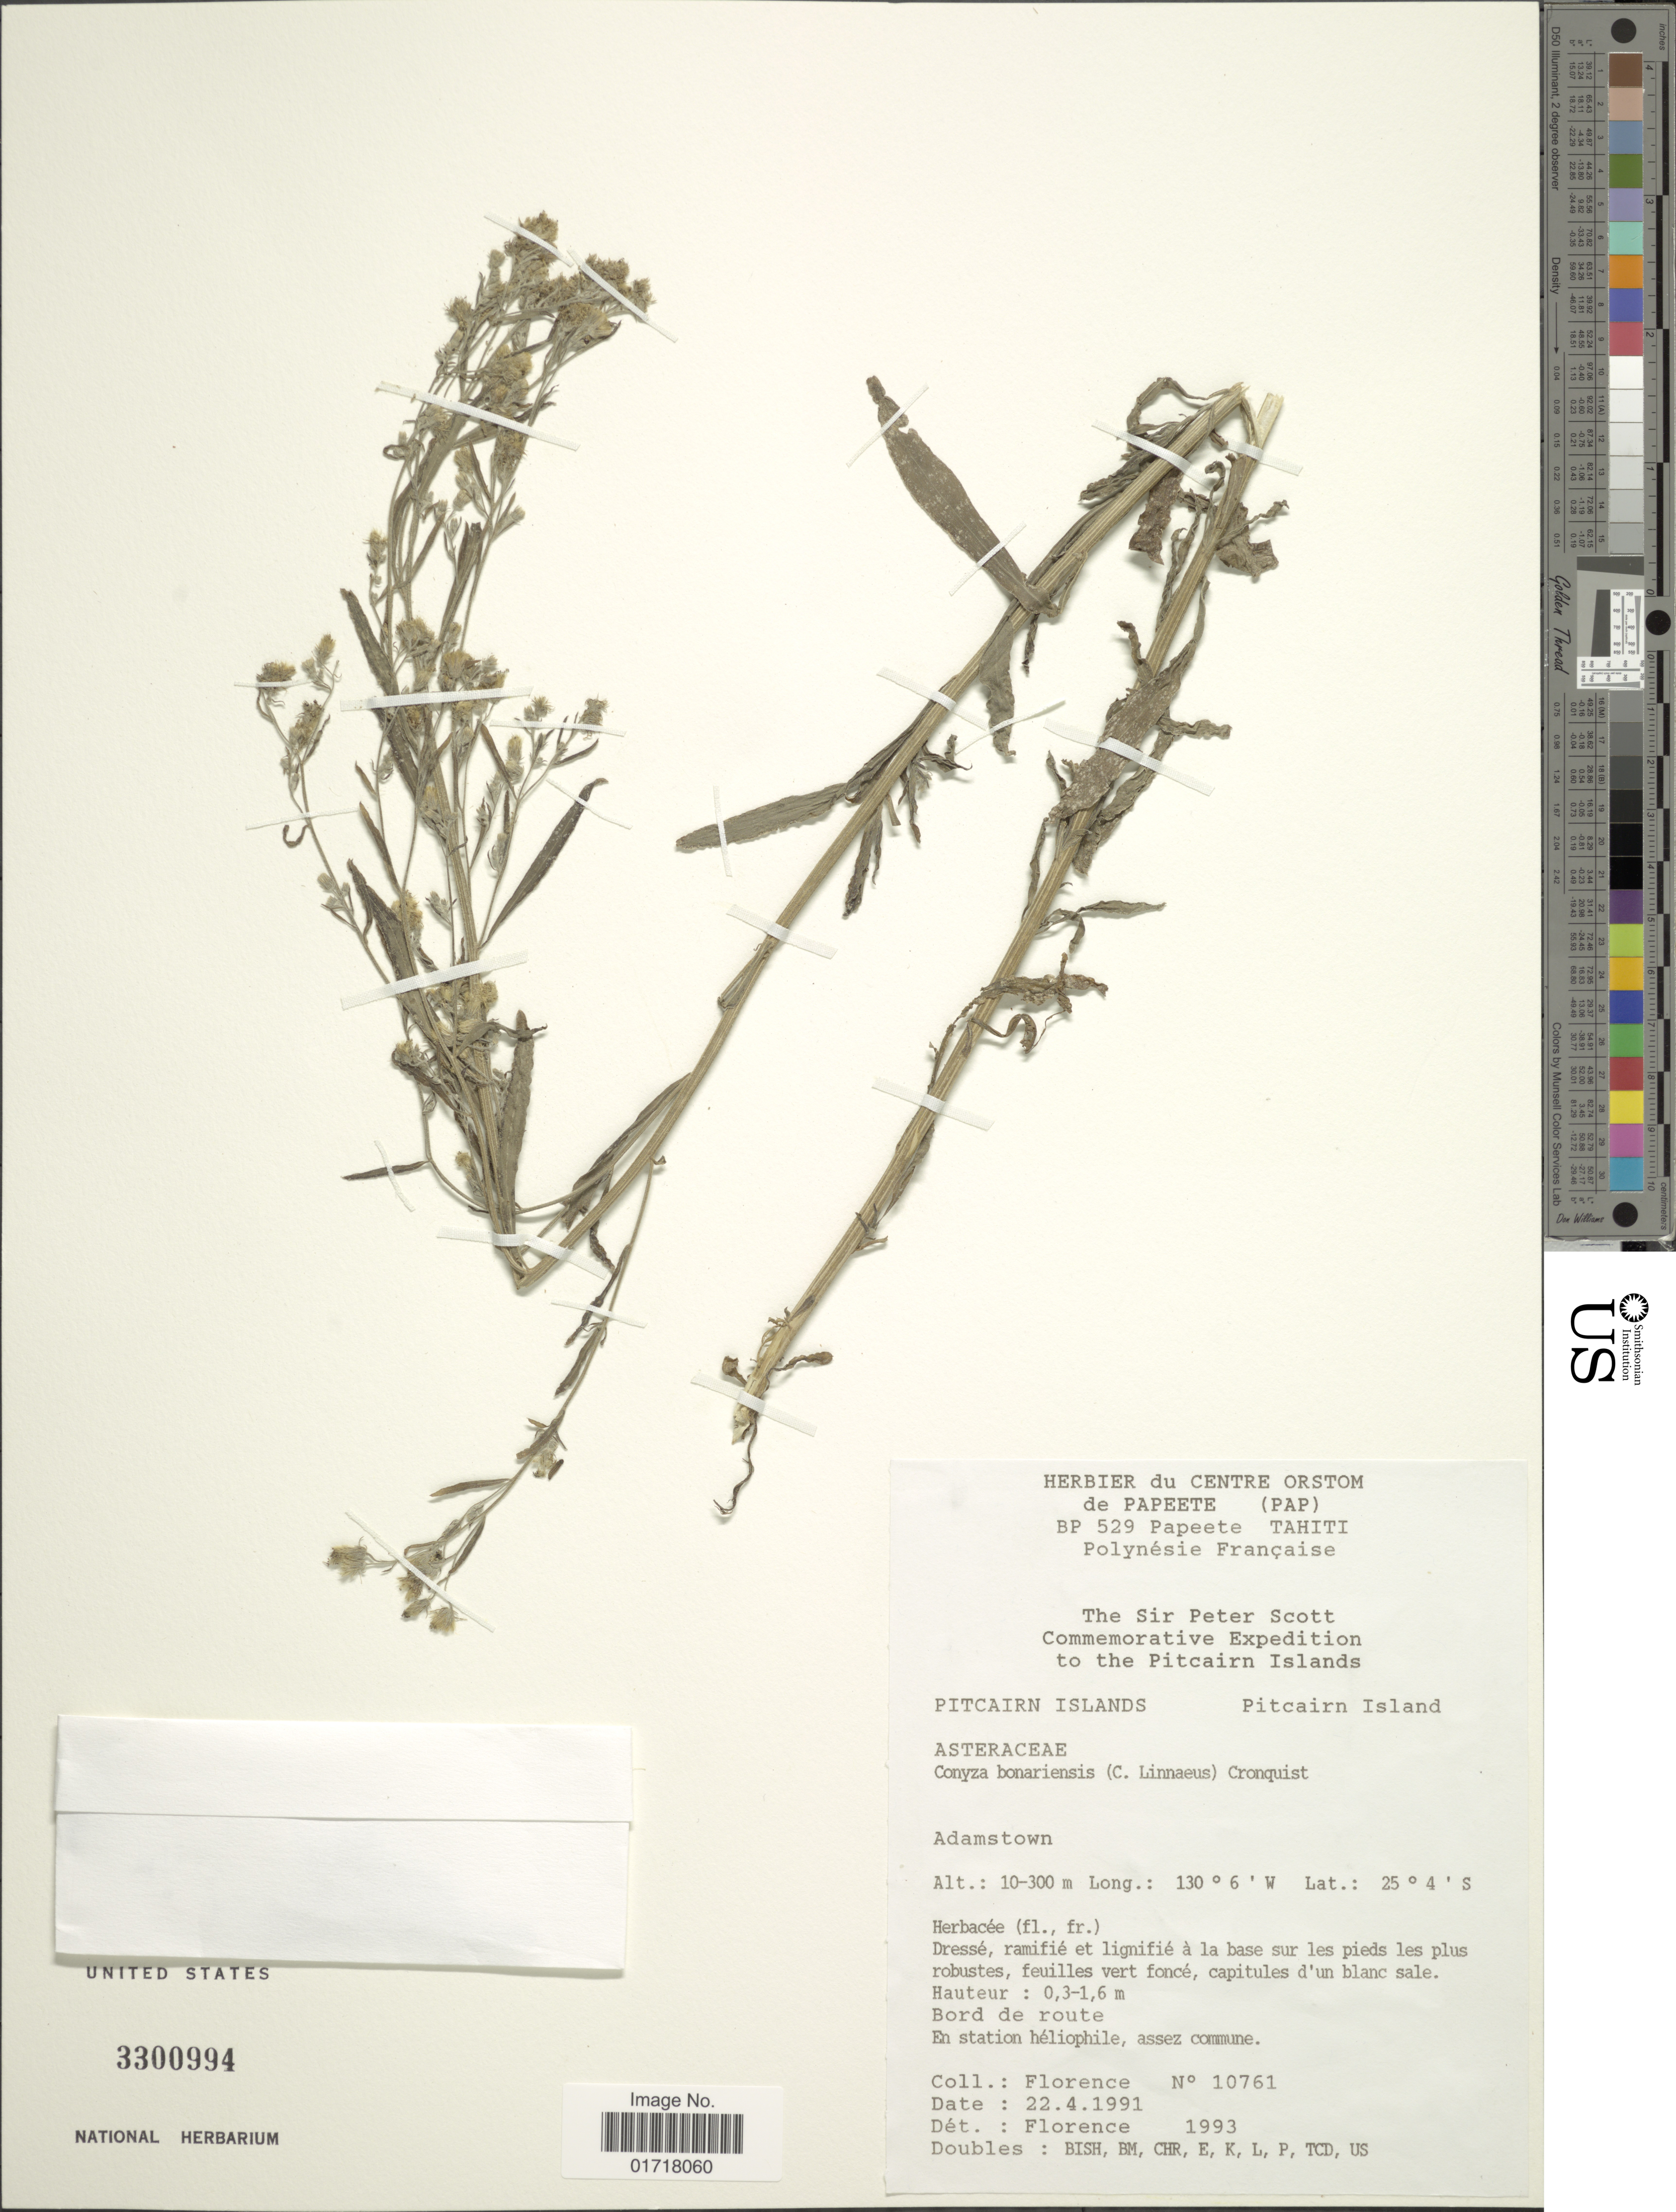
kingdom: Plantae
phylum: Tracheophyta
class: Magnoliopsida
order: Asterales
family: Asteraceae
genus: Erigeron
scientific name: Erigeron bonariensis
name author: L.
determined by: Wagner, W. L., (BOT), Smithsonian Institution - National Museum of Natural History (UNITED STATES)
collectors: -. Florence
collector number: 10761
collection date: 1991-04-22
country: French Polynesia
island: Tahiti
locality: BP 529 Papeete Tahiti, Pitcairn Islands, Adamstown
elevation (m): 10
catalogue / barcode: US 3300994